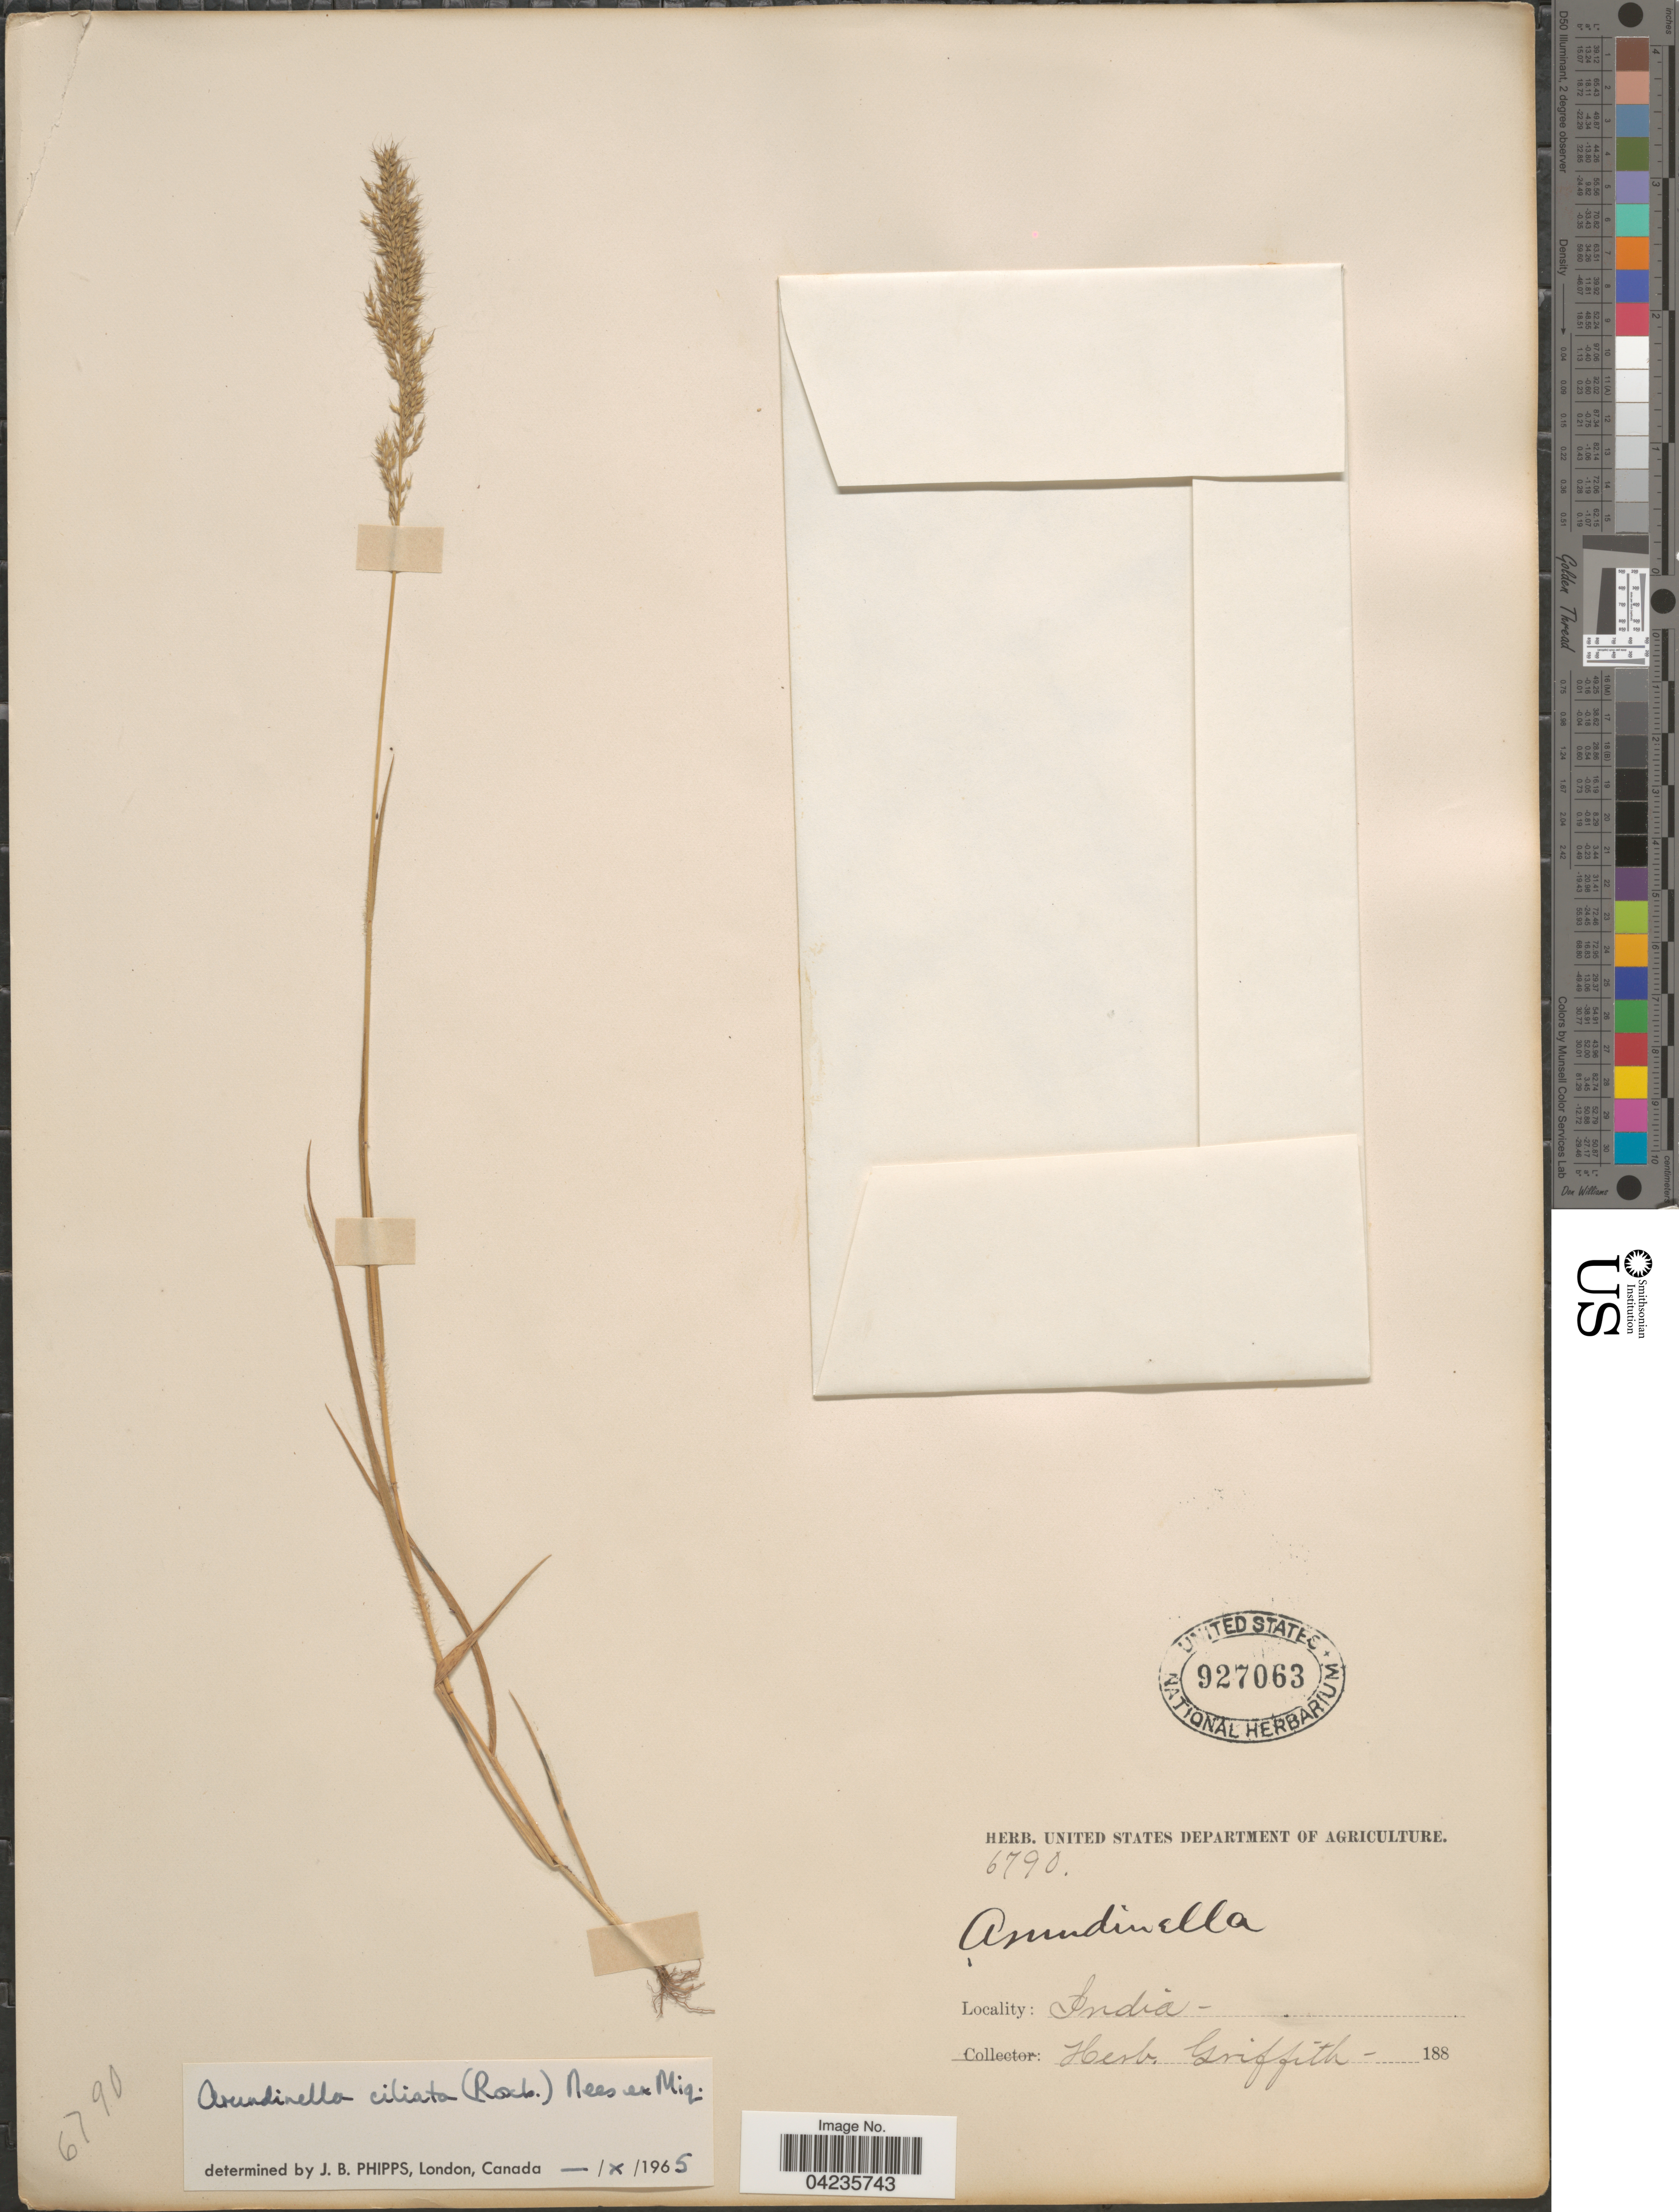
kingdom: Plantae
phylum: Tracheophyta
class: Liliopsida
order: Poales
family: Poaceae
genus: Arundinella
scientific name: Arundinella ciliata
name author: Nees ex Miq.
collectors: ex herb. Griffith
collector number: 6790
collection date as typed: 188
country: India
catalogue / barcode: US 927063